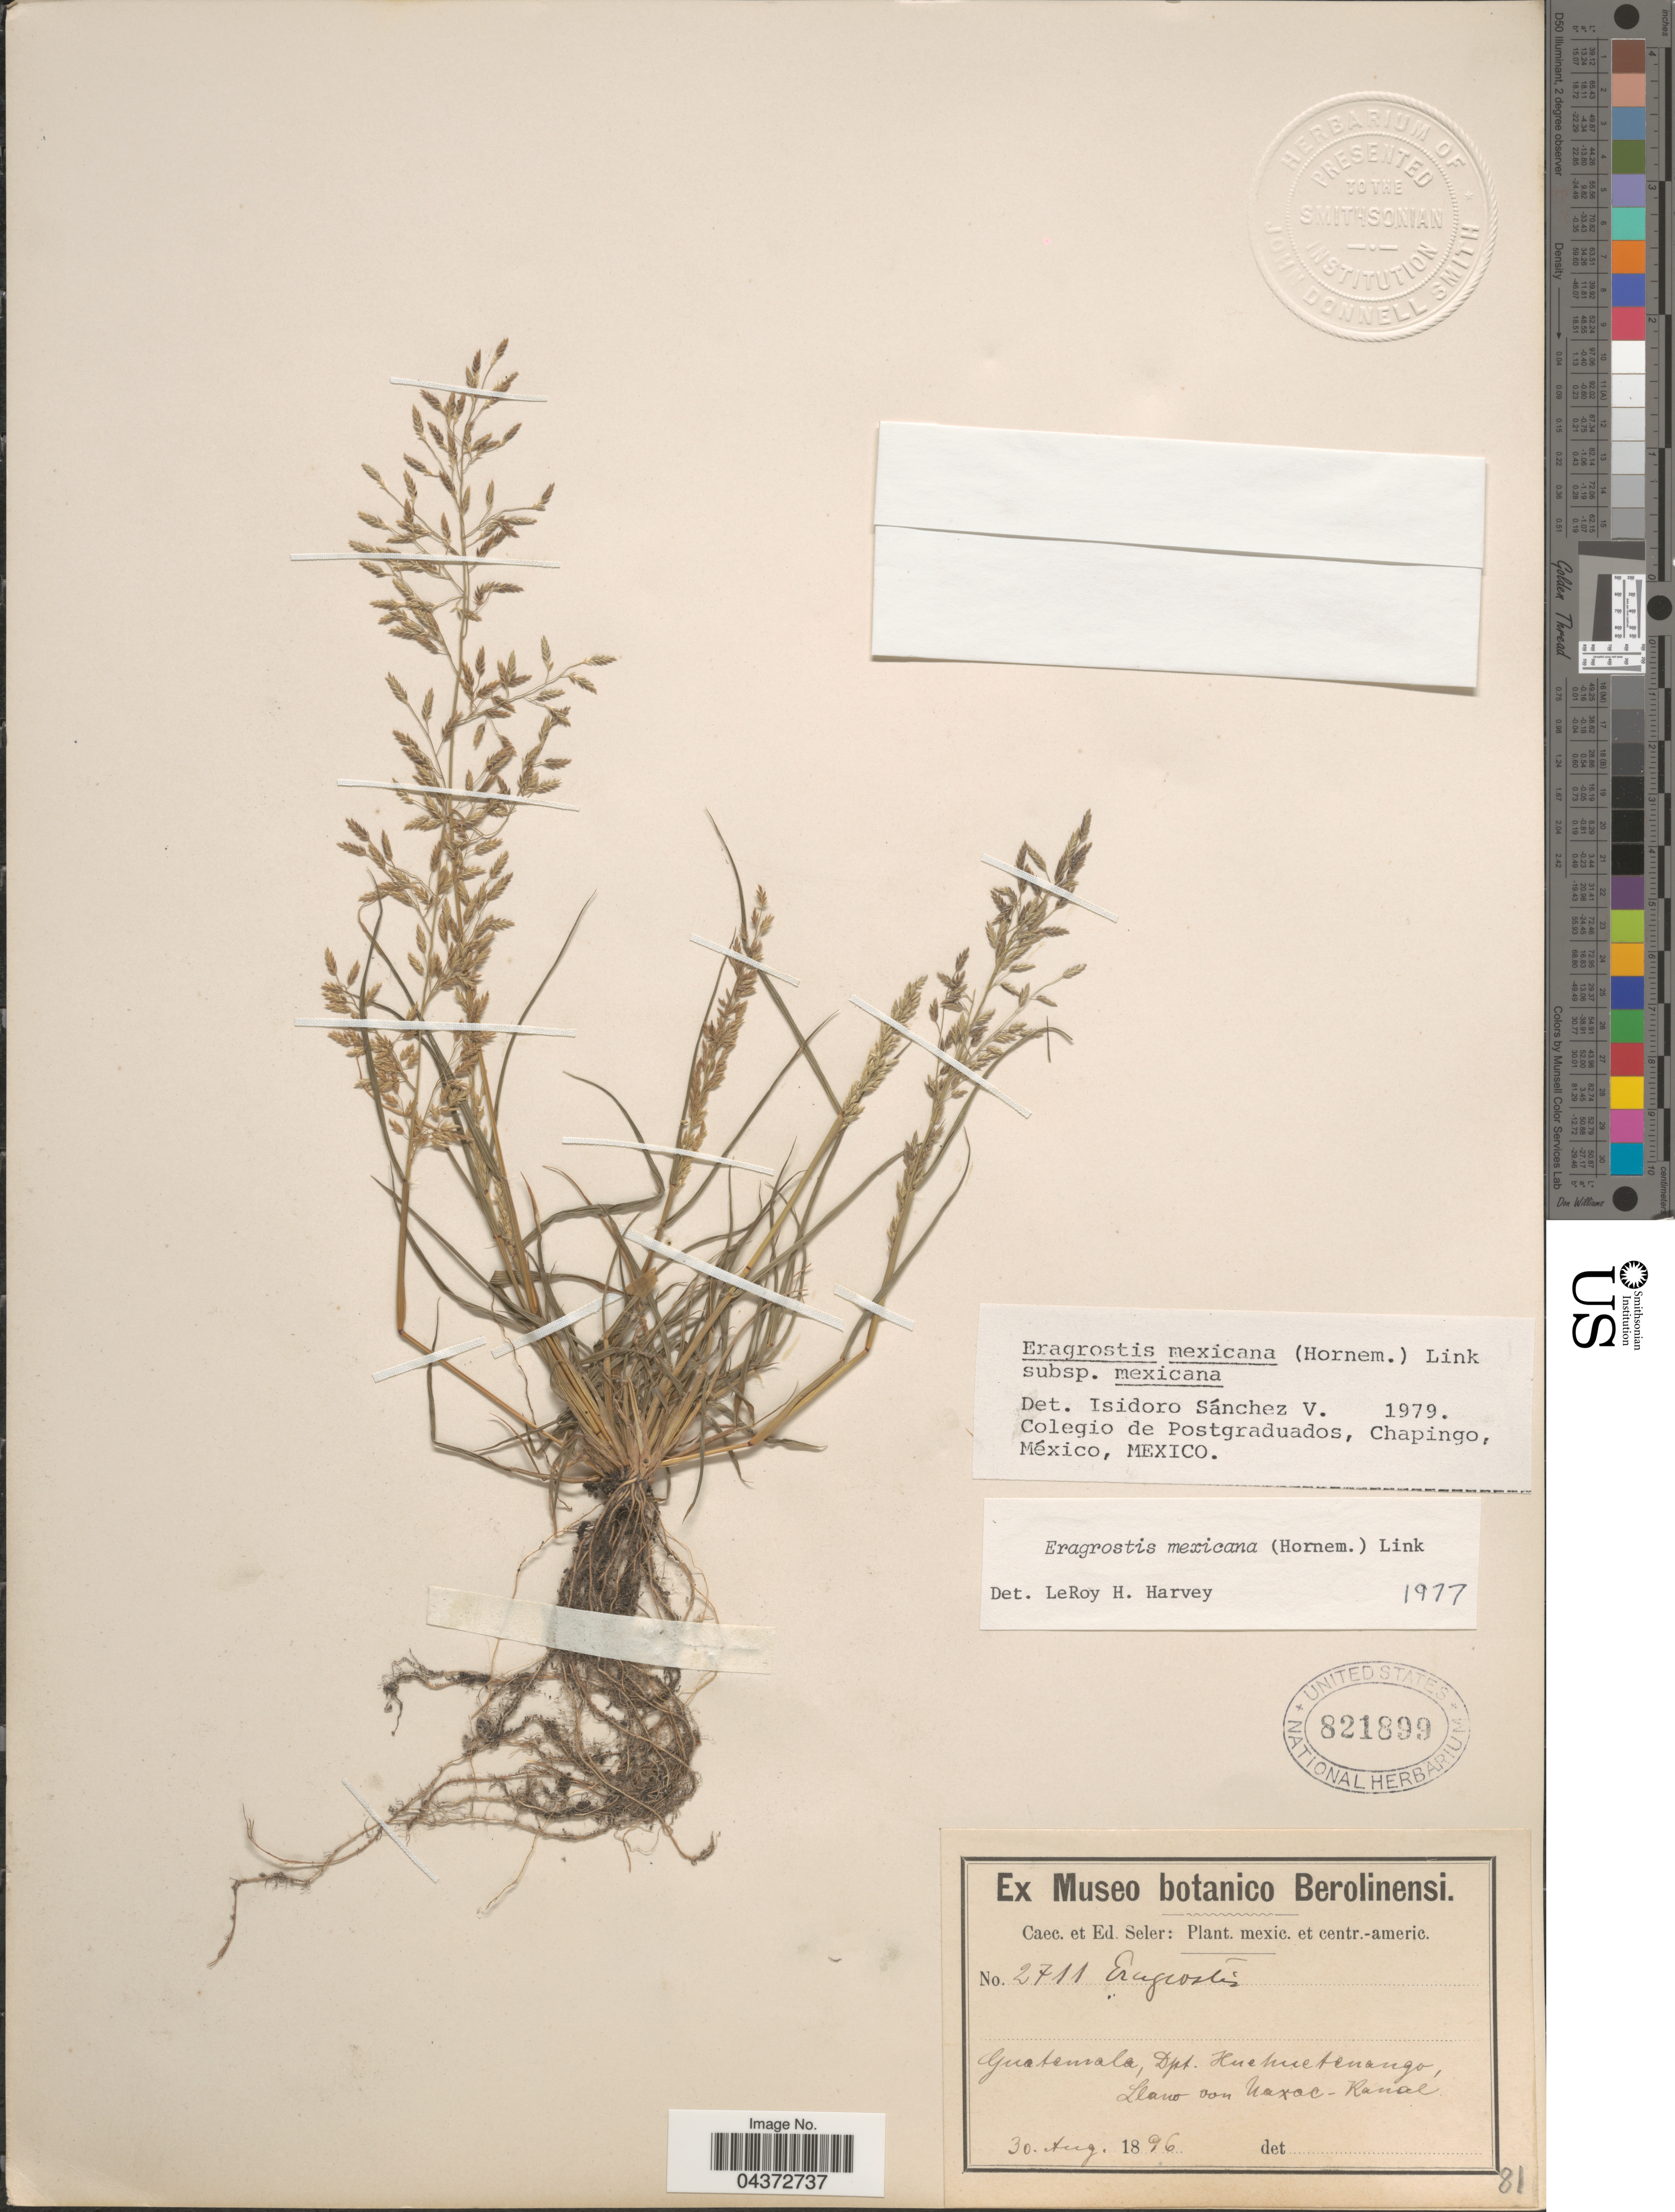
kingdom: Plantae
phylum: Tracheophyta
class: Liliopsida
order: Poales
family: Poaceae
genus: Eragrostis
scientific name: Eragrostis mexicana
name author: (Hornem.) Link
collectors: C. Seler & E. G. Seler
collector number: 2711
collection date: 1896-08-30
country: Guatemala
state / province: Huehuetenango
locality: Mexic. et centr.-americ. Dpt. Huehuetenango, Llano von Naxac-Kanal.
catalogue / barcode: US 821899